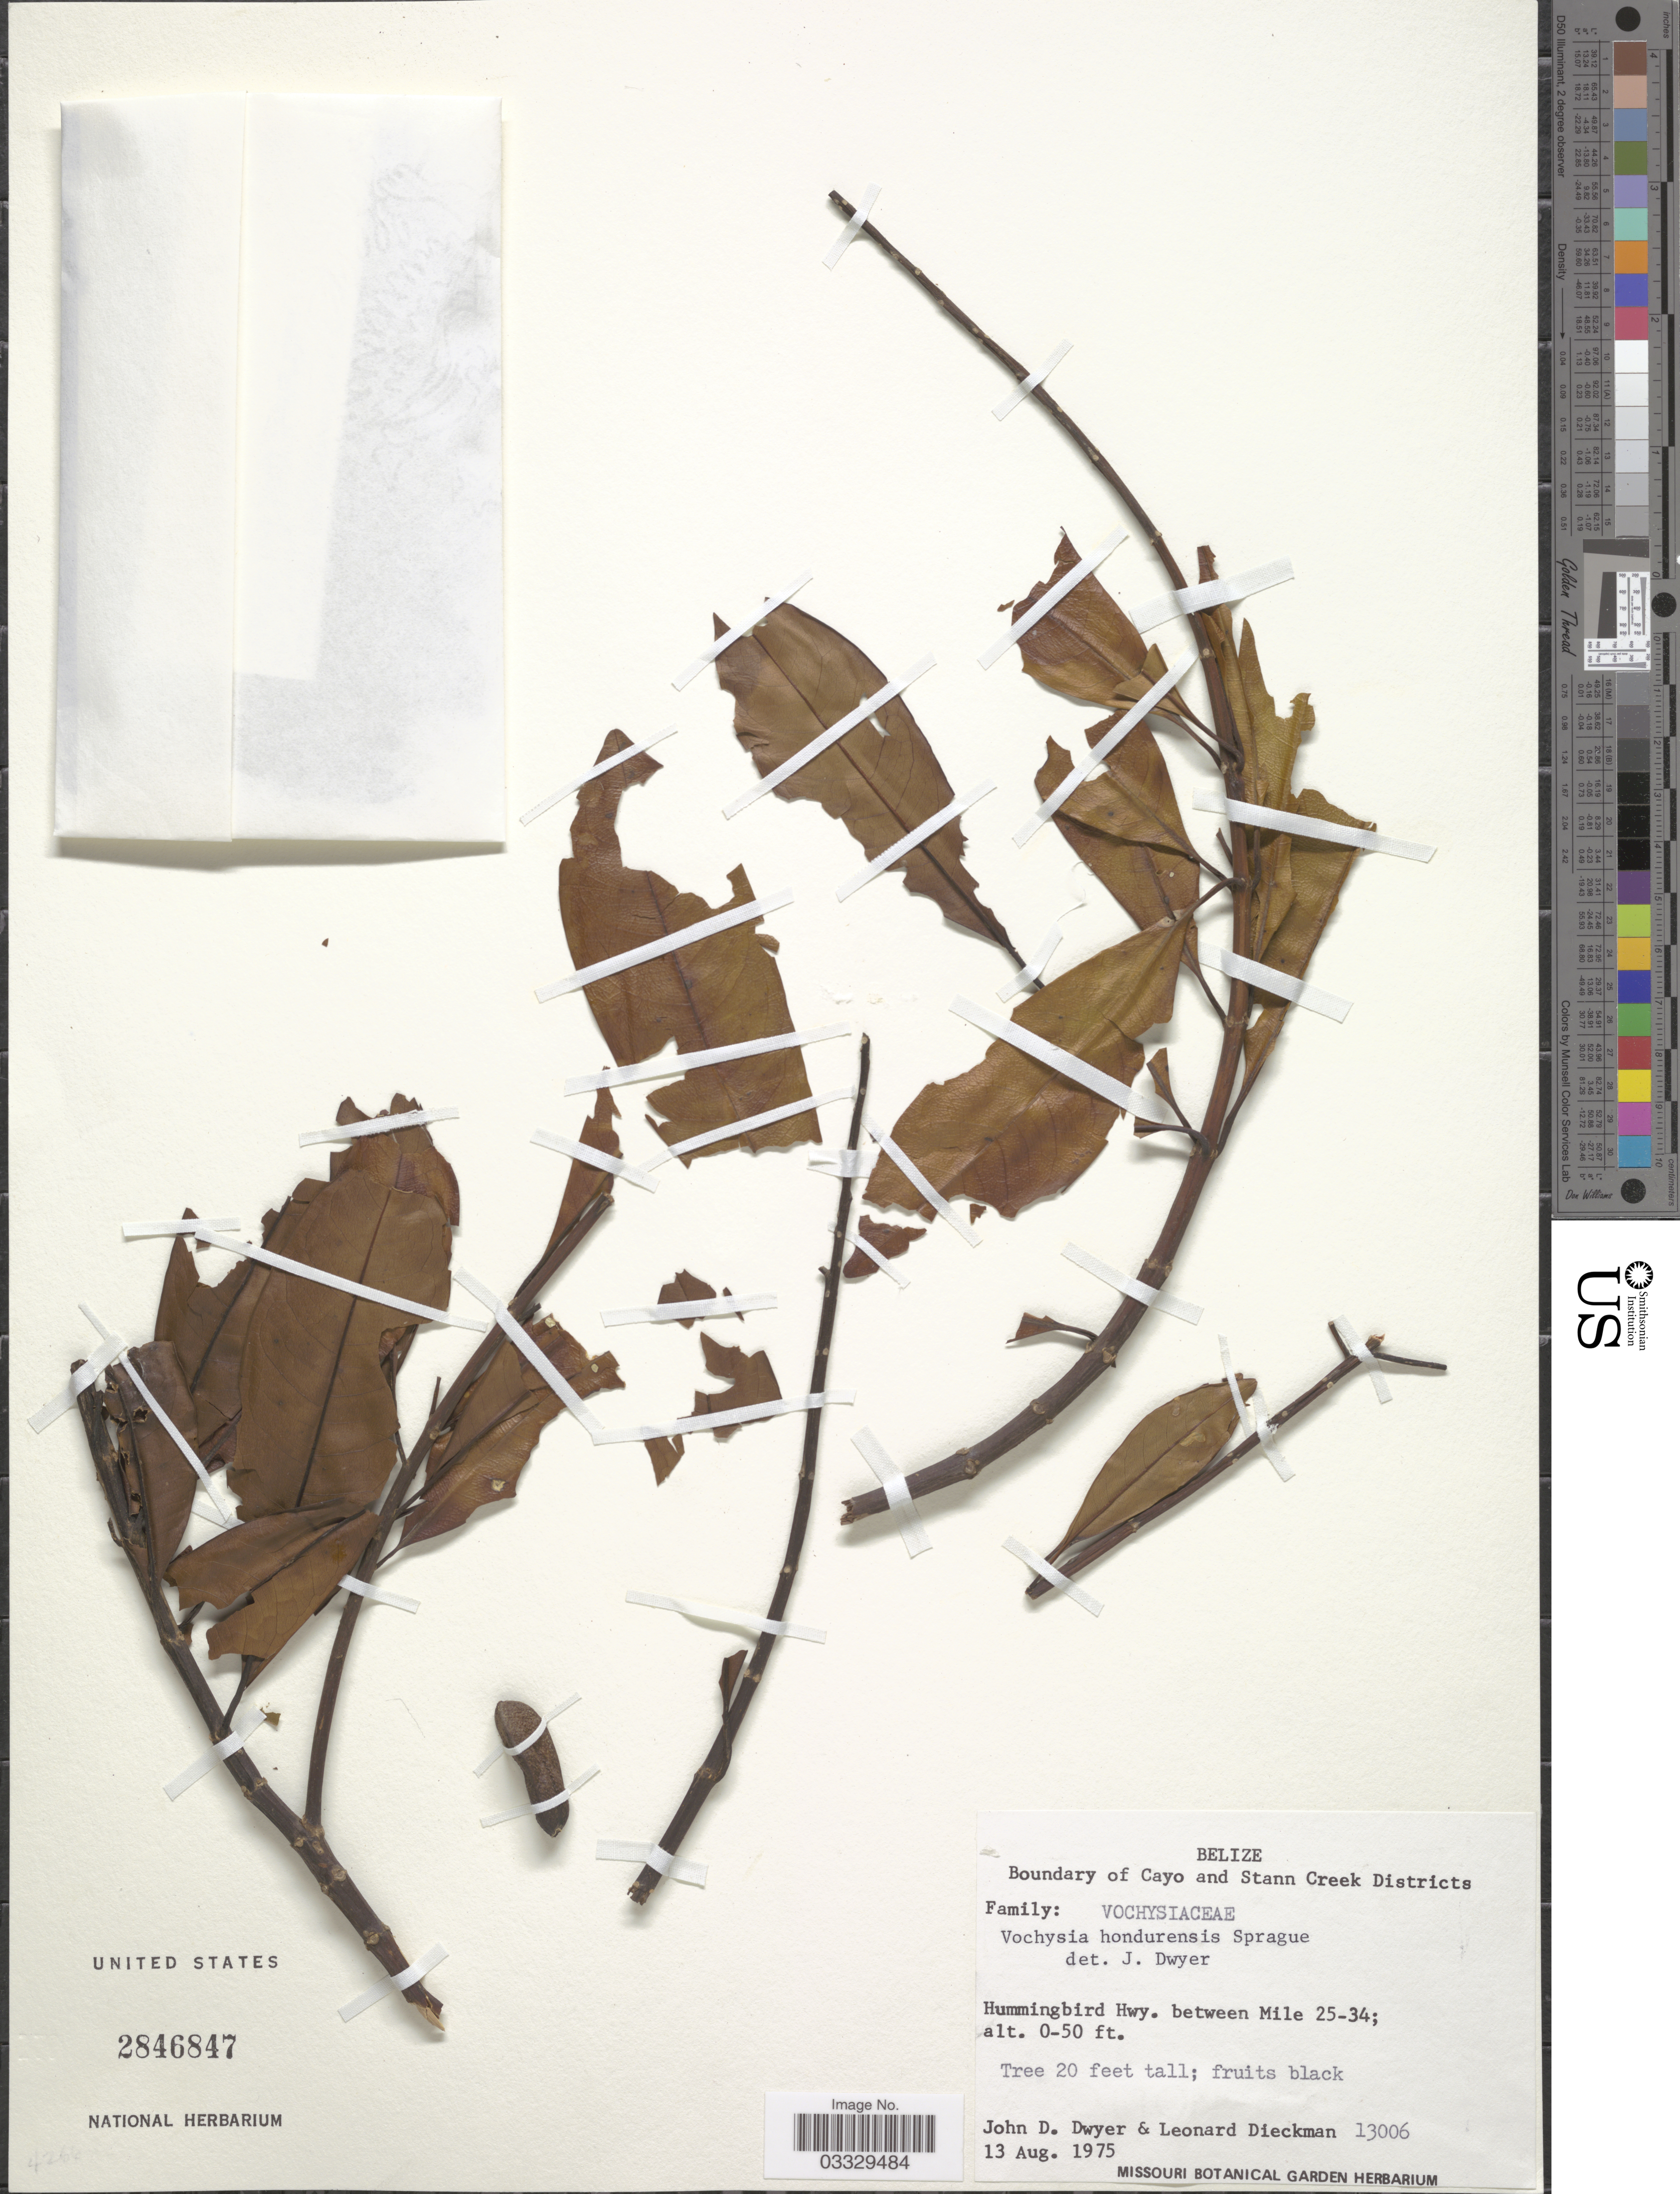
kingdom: Plantae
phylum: Tracheophyta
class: Magnoliopsida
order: Myrtales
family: Vochysiaceae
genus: Vochysia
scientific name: Vochysia hondurensis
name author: Sprague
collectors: J. D. Dwyer & L. Dieckman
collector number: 13006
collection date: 1975-08-13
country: Belize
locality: Boundary of Cayo and Stann Creek Districts. Hummingbird Hwy. between Mile 25-34.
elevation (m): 0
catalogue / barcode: US 2846847